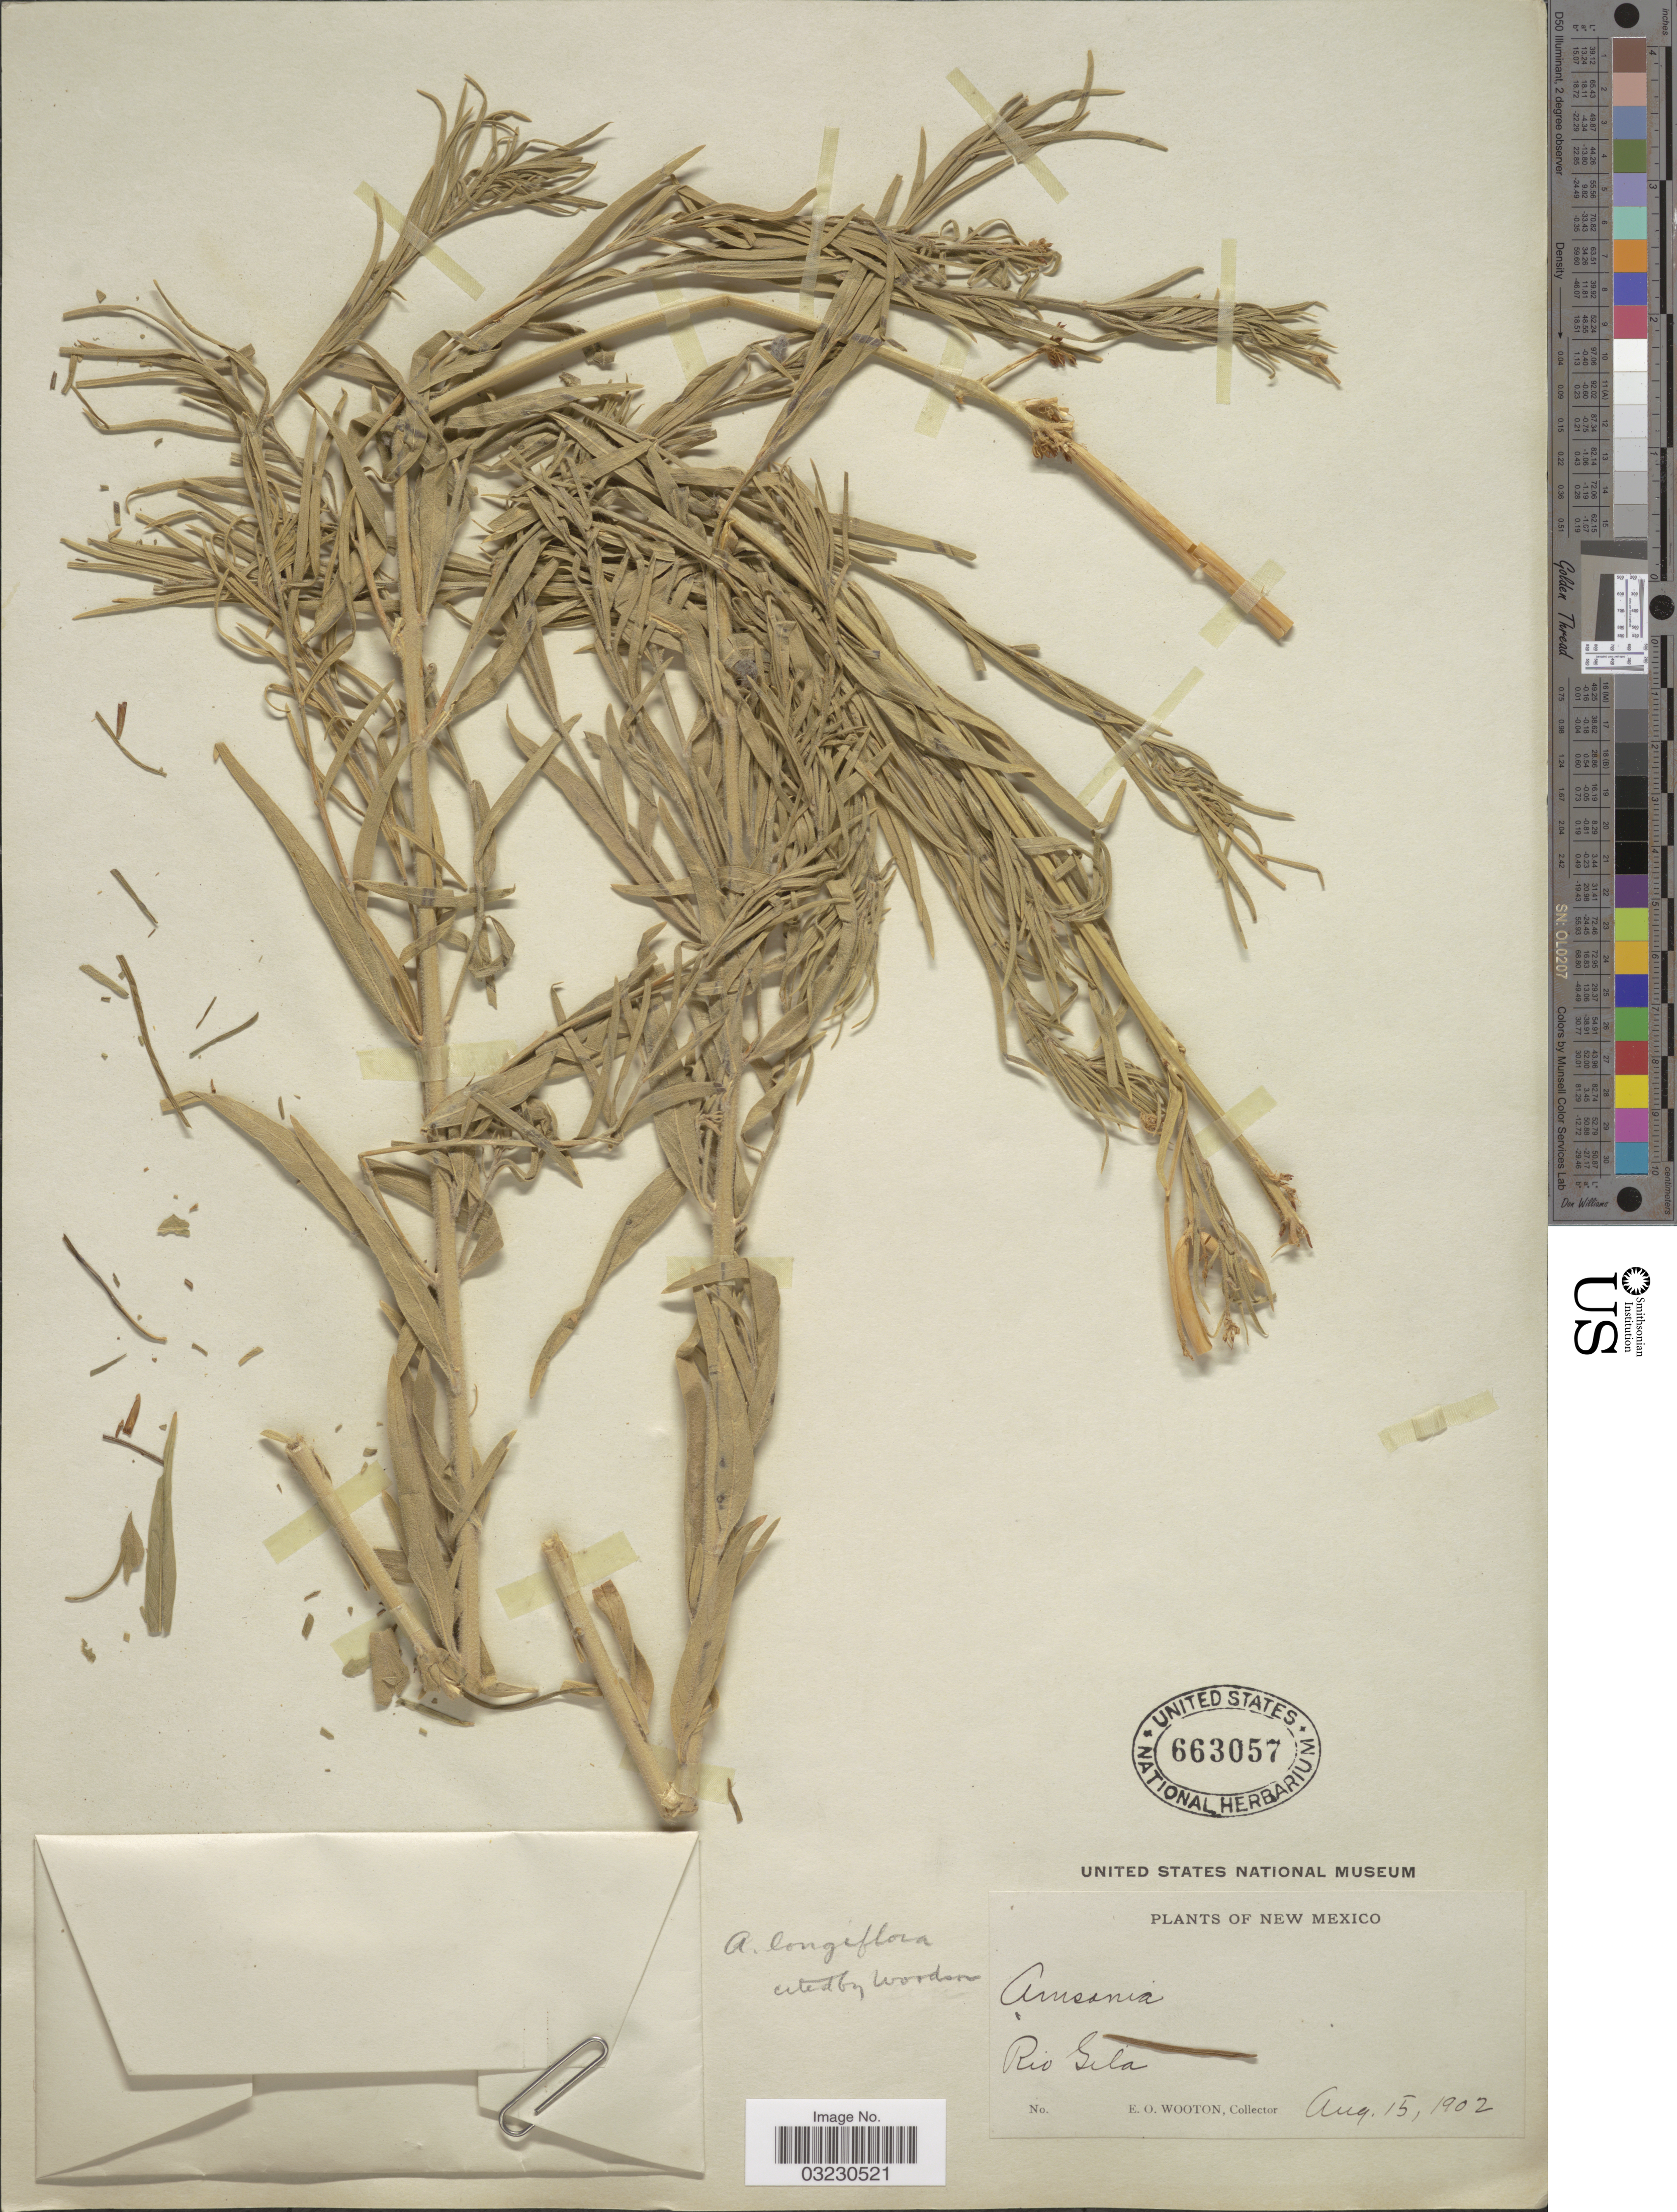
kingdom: Plantae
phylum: Tracheophyta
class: Magnoliopsida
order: Gentianales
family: Apocynaceae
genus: Amsonia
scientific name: Amsonia longiflora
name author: Torr.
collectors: E. O. Wooton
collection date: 1902-08-15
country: United States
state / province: New Mexico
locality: Rio Gila.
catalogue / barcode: US 663057